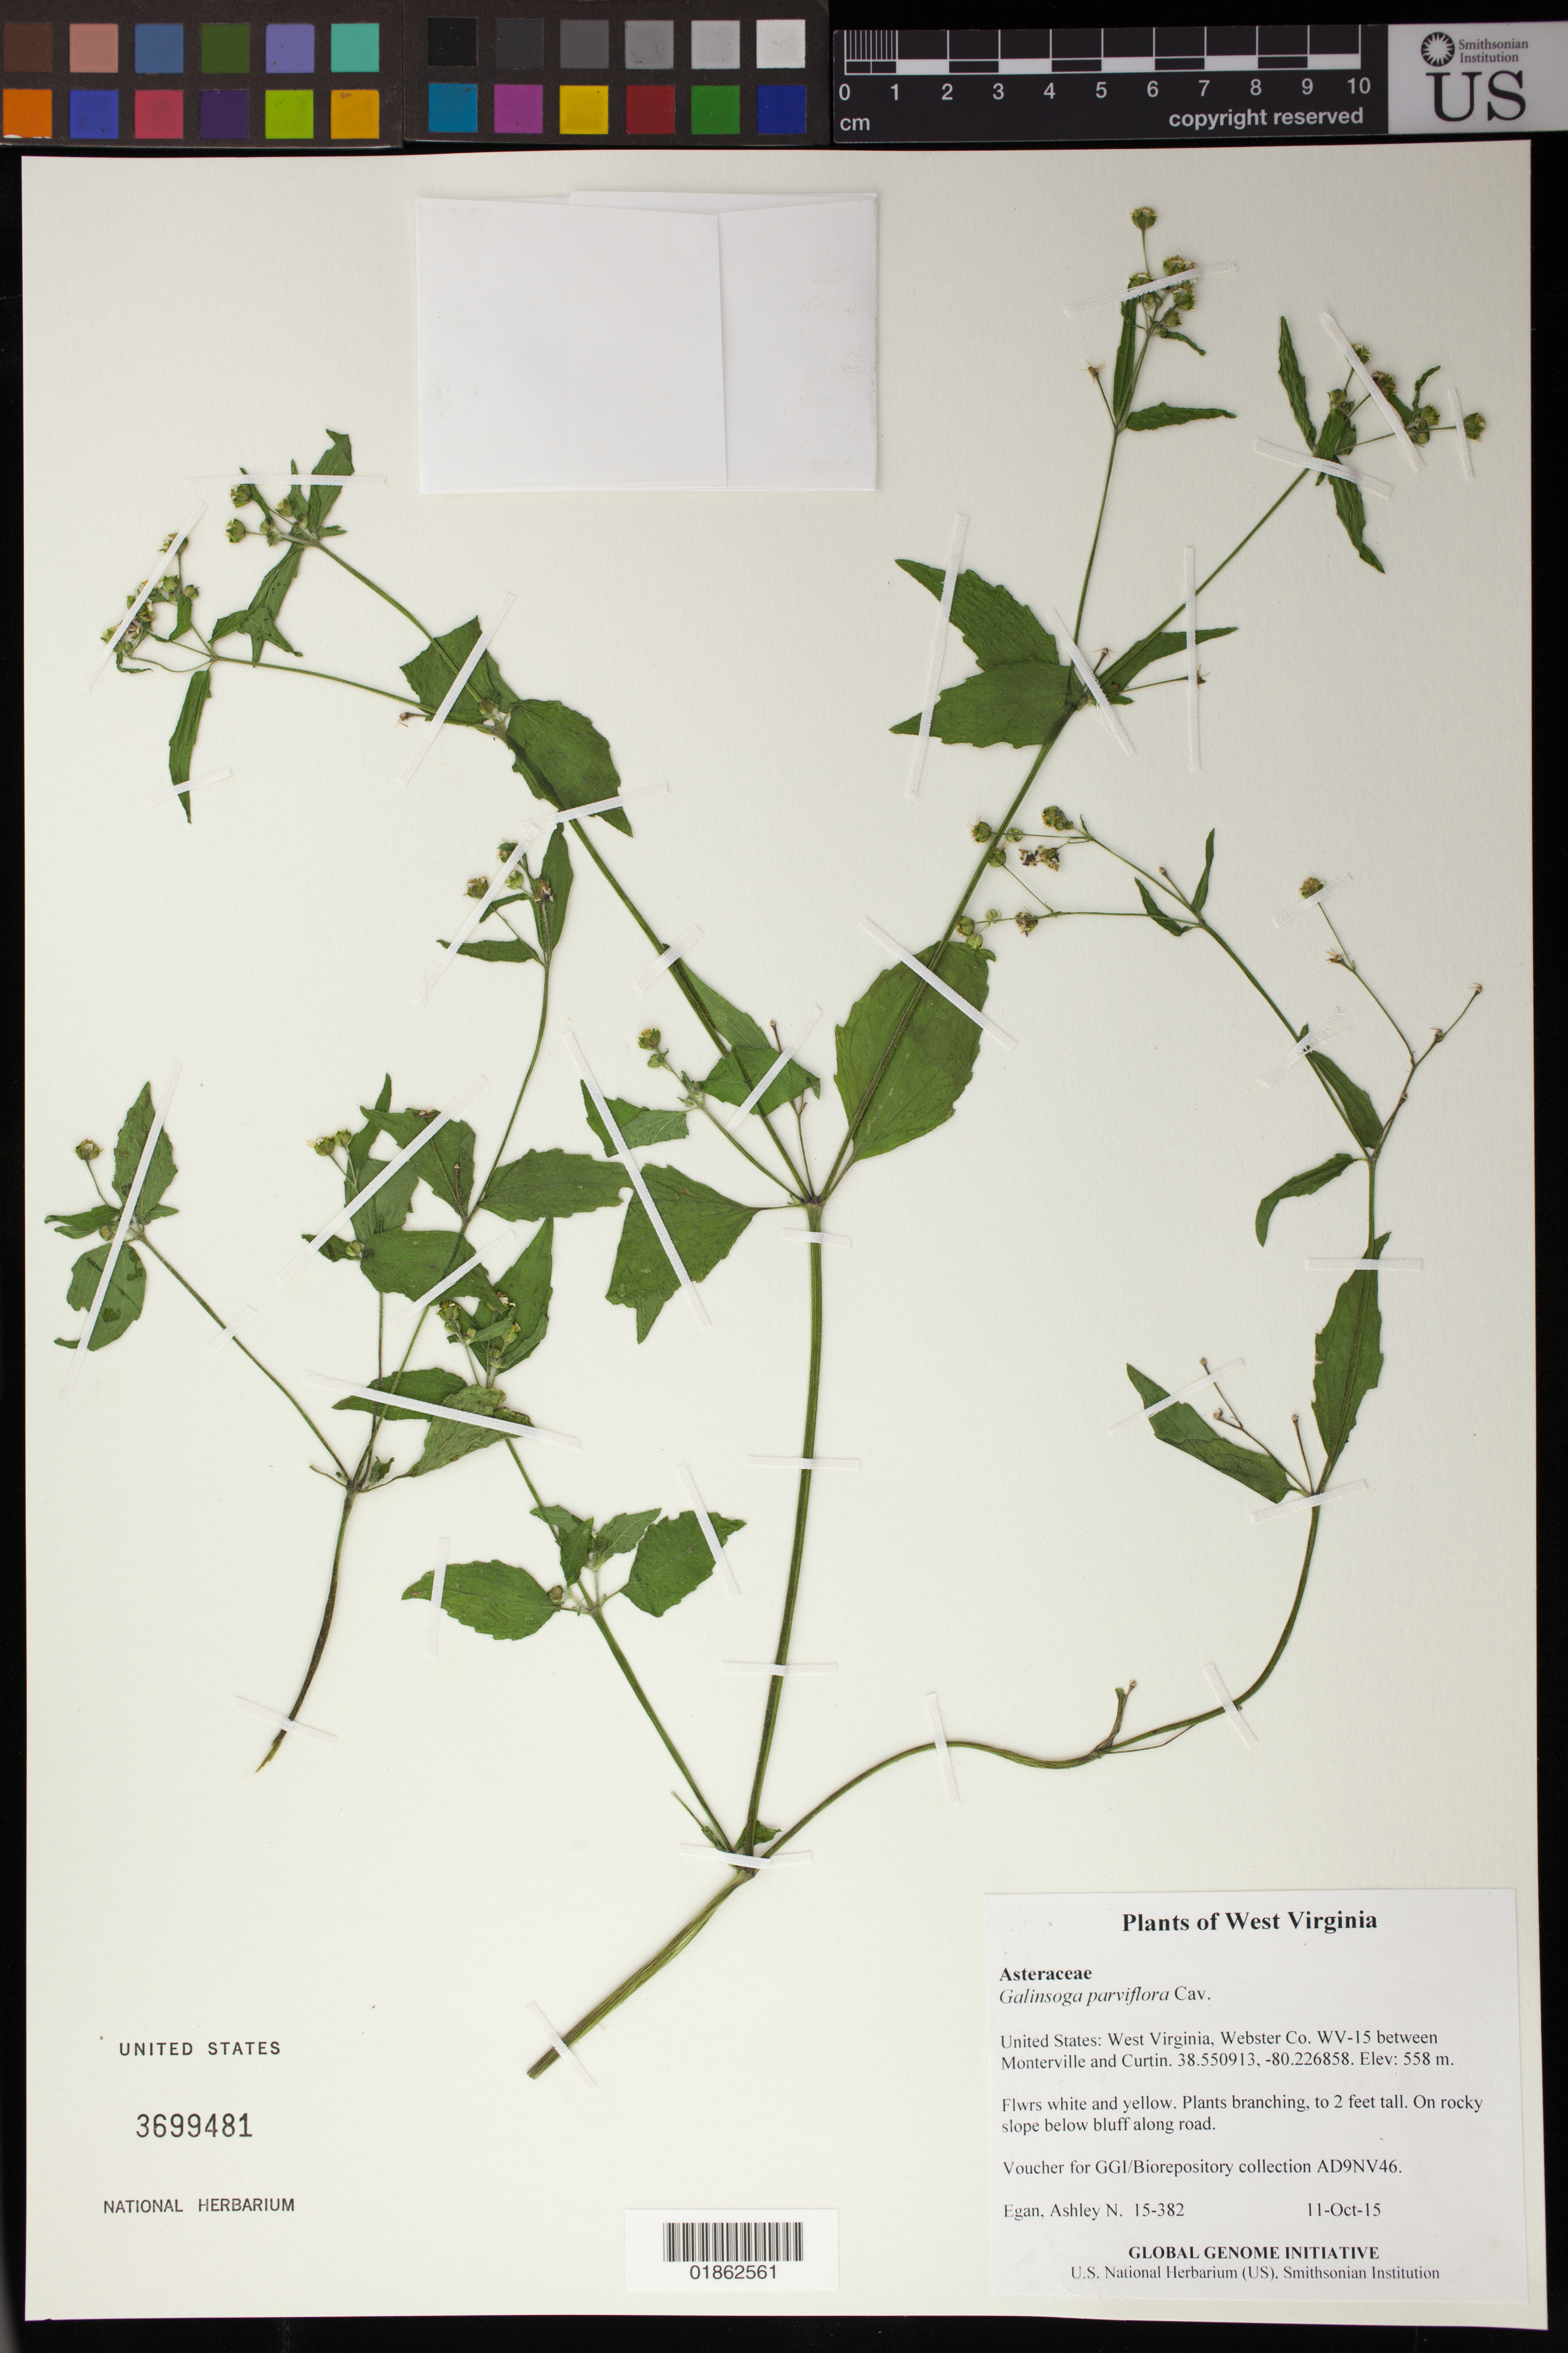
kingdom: Plantae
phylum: Tracheophyta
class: Magnoliopsida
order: Asterales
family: Asteraceae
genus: Galinsoga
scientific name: Galinsoga parviflora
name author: Cav.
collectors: A. N. Egan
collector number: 15-382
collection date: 2015-10-11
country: United States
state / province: West Virginia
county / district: Webster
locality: WV-15 between Monterville and Curtin.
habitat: On rocky slope below bluff along road.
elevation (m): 558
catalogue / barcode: US 3699481